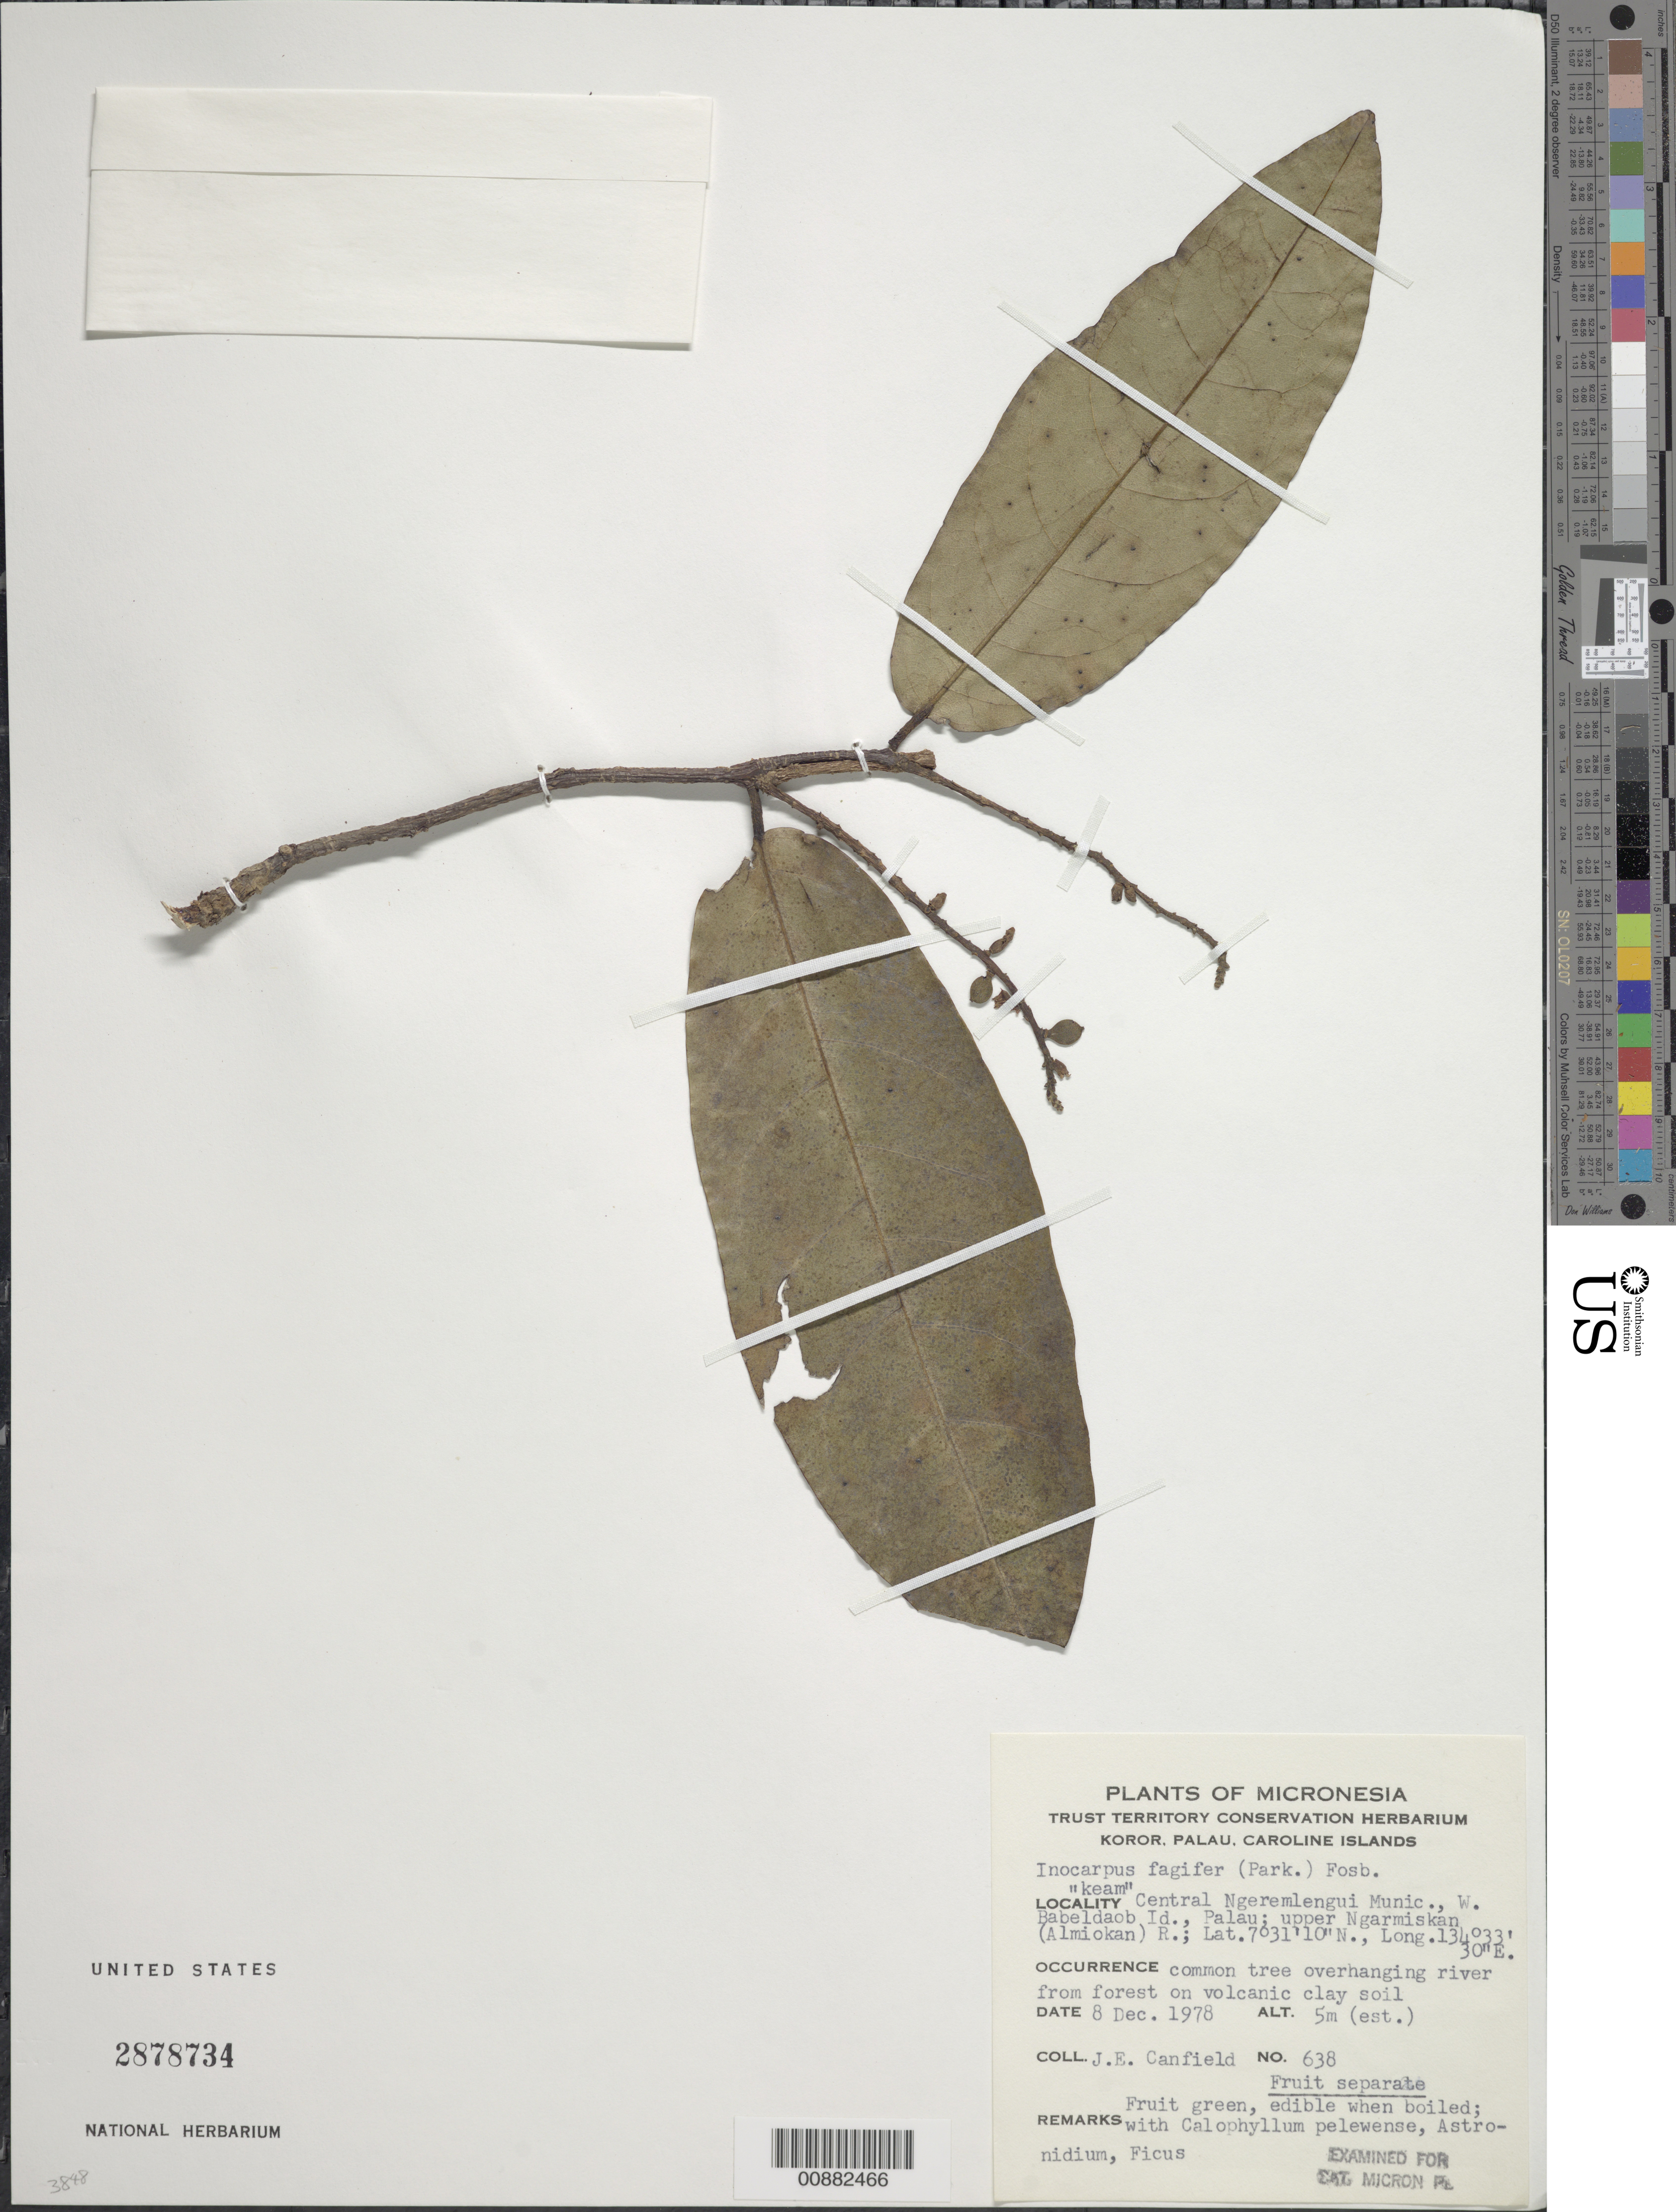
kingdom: Plantae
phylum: Tracheophyta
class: Magnoliopsida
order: Fabales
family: Fabaceae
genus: Inocarpus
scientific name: Inocarpus fagifer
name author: (Parkinson) Fosberg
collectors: J. E. Canfield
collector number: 638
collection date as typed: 08 Dec 1978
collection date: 1978-12-08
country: Palau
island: Babeldaob [Babelthuap]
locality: Central Ngeremlengui Munic., W Babeldaob Id., Palau; upper ngarmiskan (Almiokan R.)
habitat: Common tree overhanging river from forest on volcanic clay soil.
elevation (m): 5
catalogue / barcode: US 2878734